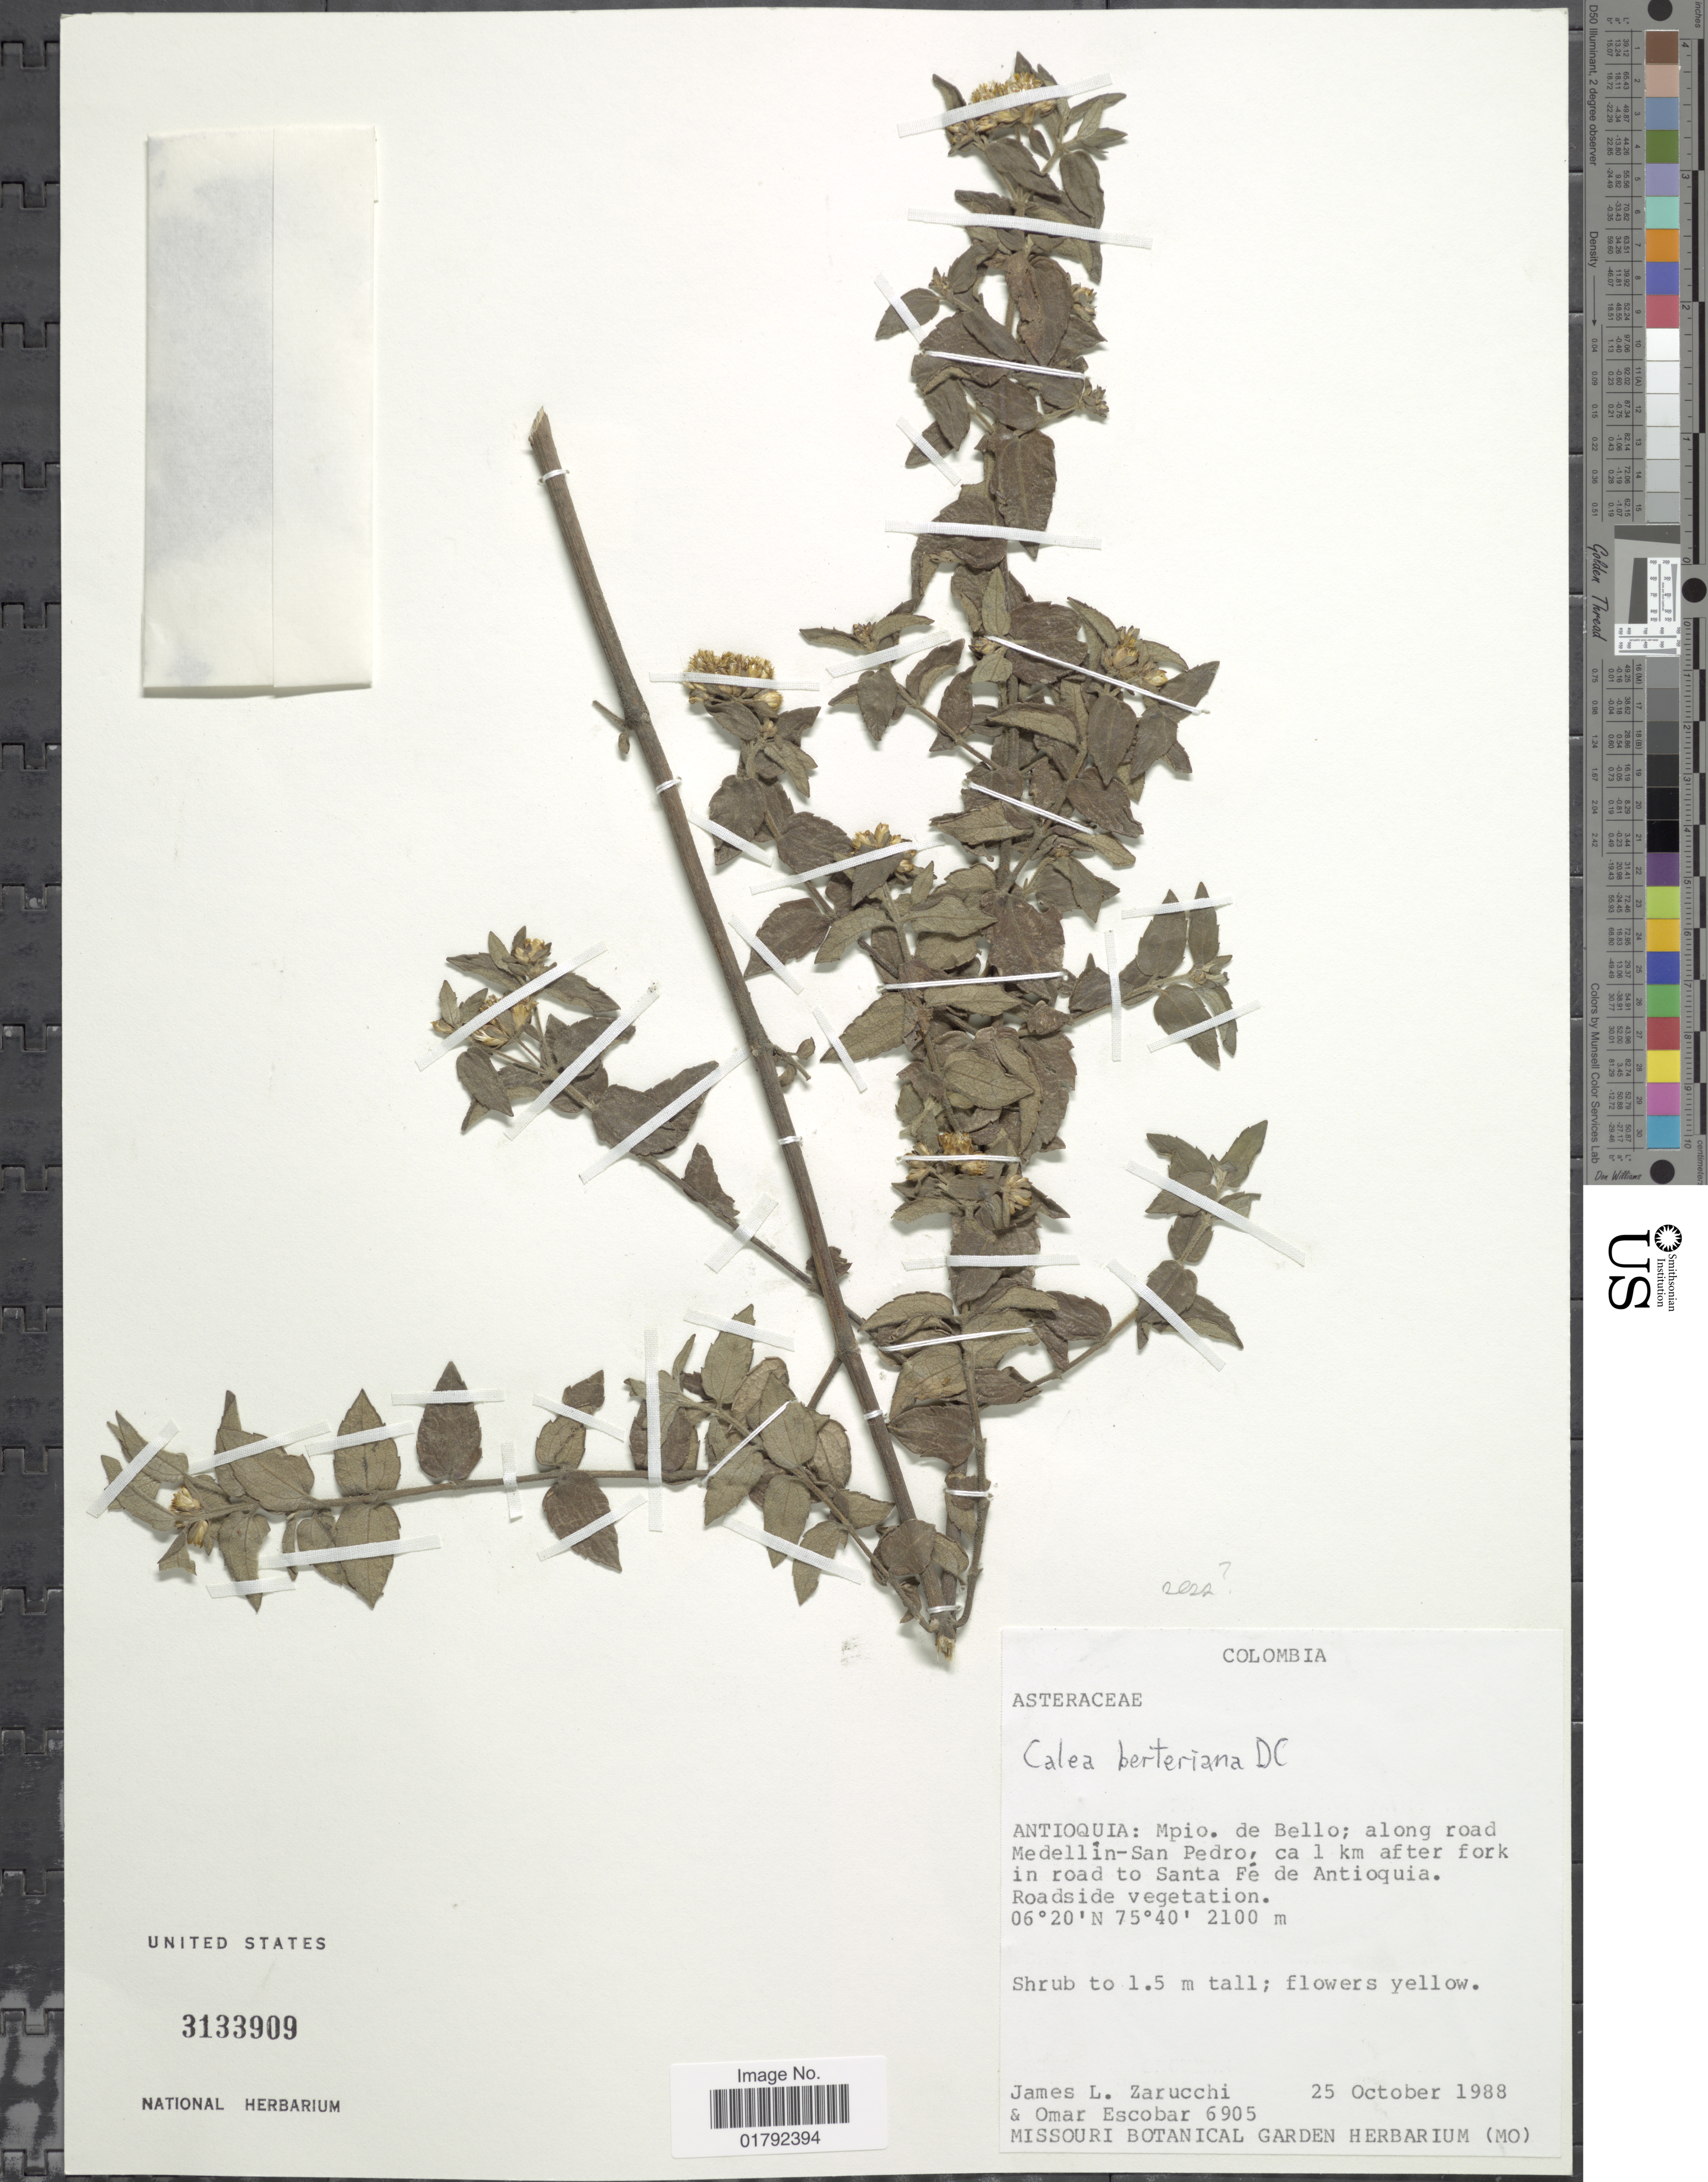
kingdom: Plantae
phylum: Tracheophyta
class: Magnoliopsida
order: Asterales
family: Asteraceae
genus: Calea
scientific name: Calea sessiliflora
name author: Less.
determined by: Bueno, Vinicius Resende, (ICN), Universidade Federal do Rio Grande do Sul (BRAZIL)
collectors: J. L. Zarucchi & O. D. Escobar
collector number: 6905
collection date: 1988-10-25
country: Colombia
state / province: Antioquia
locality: Mpio. de Bello; along road Medellin-San Pedro, ca 1 km after fork in road to Santa Fe de Antioquia, roadside vegetation.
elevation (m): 2100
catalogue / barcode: US 3133909